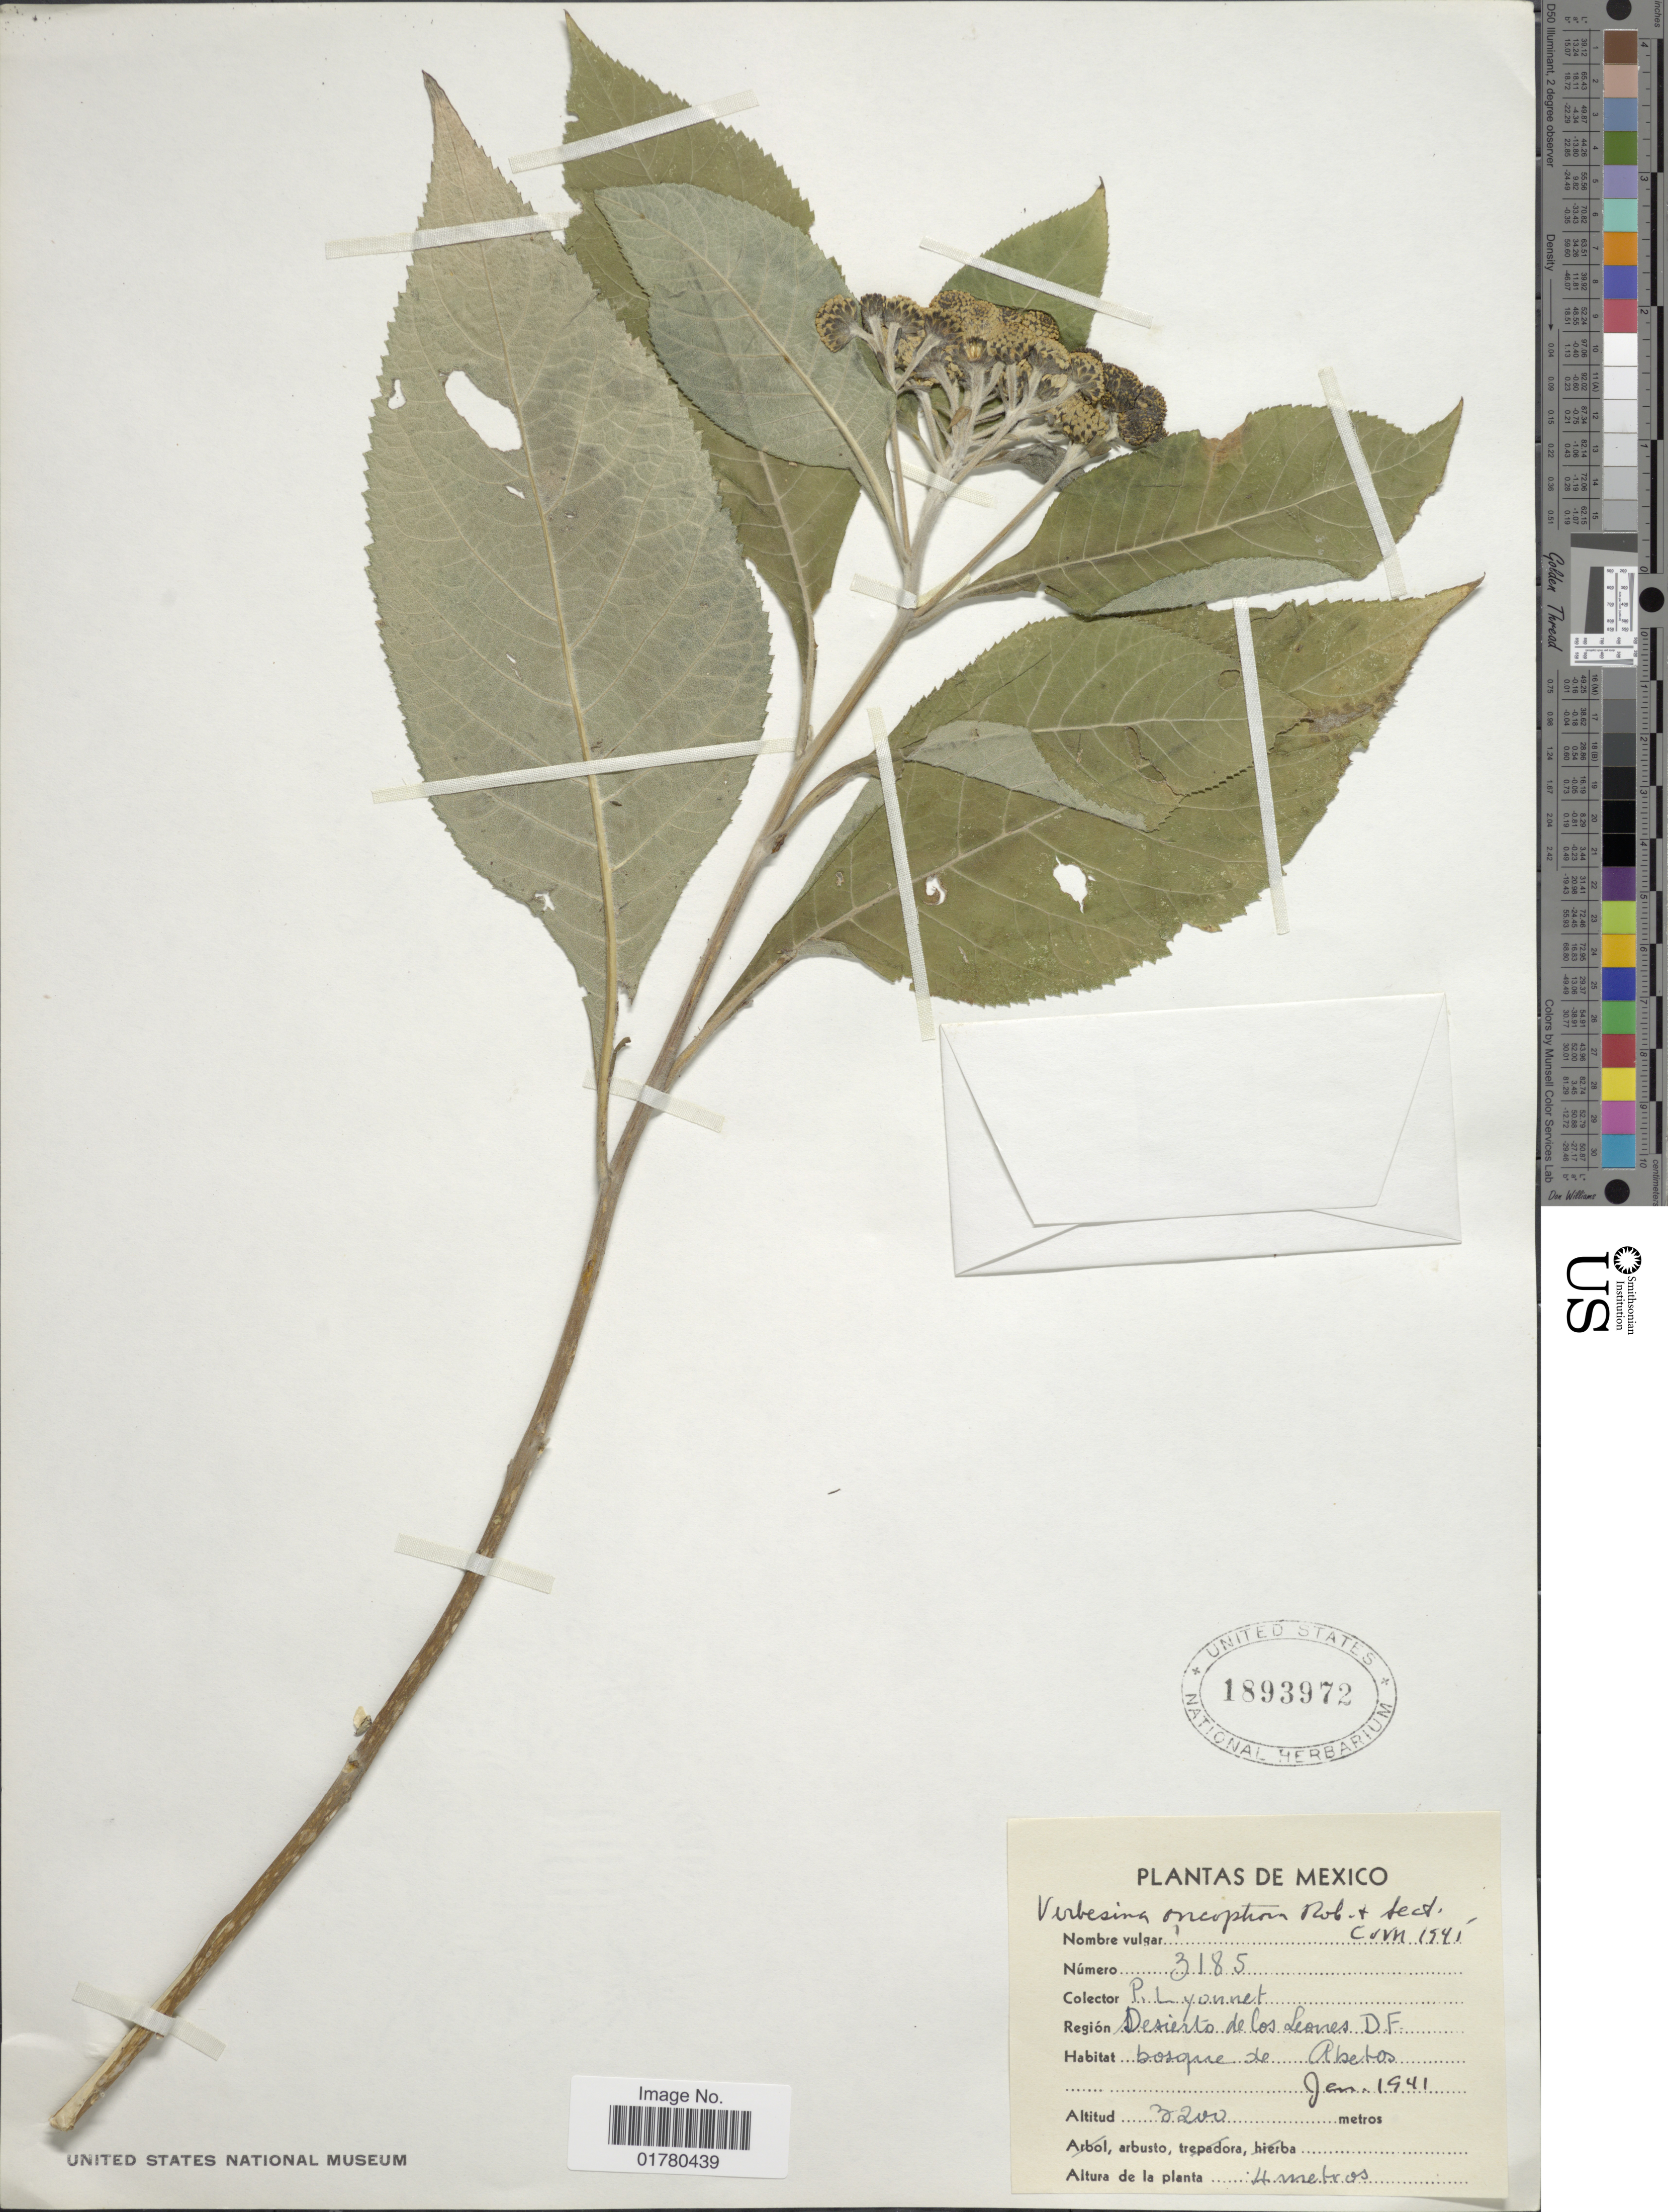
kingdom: Plantae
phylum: Tracheophyta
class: Magnoliopsida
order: Asterales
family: Asteraceae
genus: Verbesina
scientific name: Verbesina sp.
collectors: P. Lyonnet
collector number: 3185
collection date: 1941-01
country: Mexico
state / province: Distrito Federal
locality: Región Desierto de los Leones, bosque de Abetos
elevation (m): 3200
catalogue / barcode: US 1893972